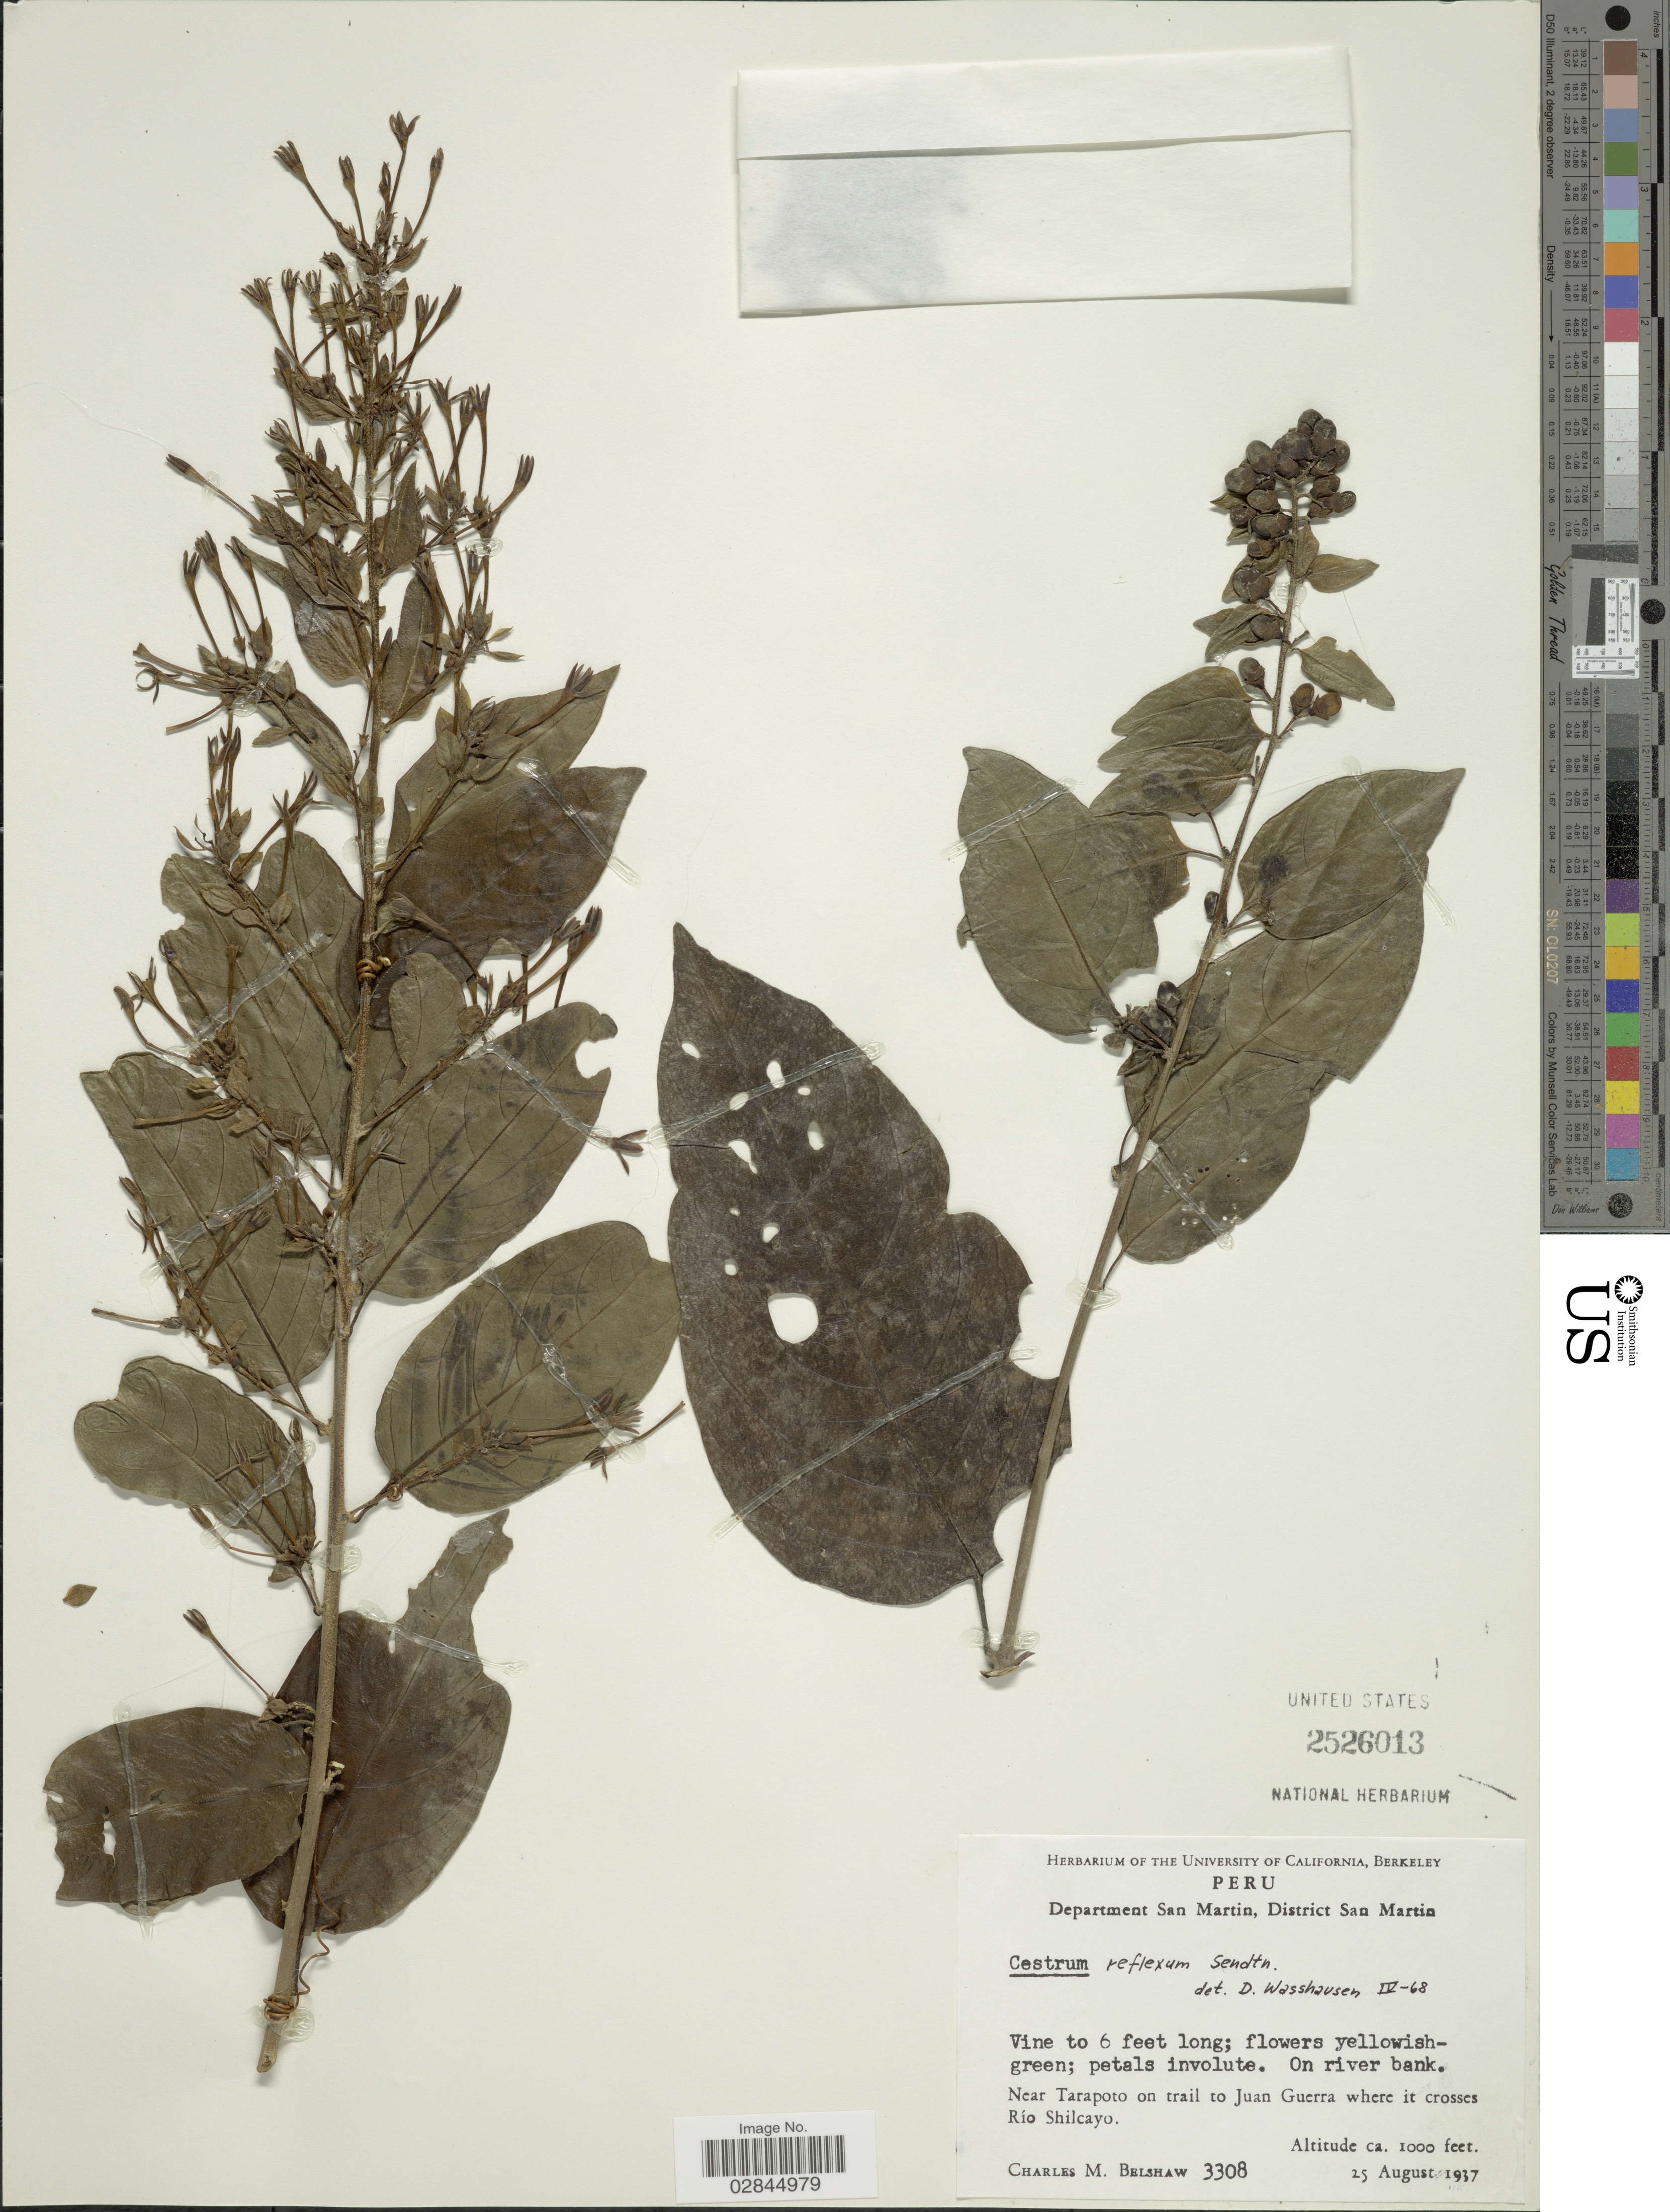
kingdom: Plantae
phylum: Tracheophyta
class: Magnoliopsida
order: Solanales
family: Solanaceae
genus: Cestrum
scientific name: Cestrum reflexum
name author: Sendtn.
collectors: C. Shaw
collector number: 3308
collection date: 1937-08-25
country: Peru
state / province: San Martín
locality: Department San Martin, District San Martin. Near Tarapoto on trail to Juan Guerra where it crosses Río Shilcayo.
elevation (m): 305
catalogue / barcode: US 2526013